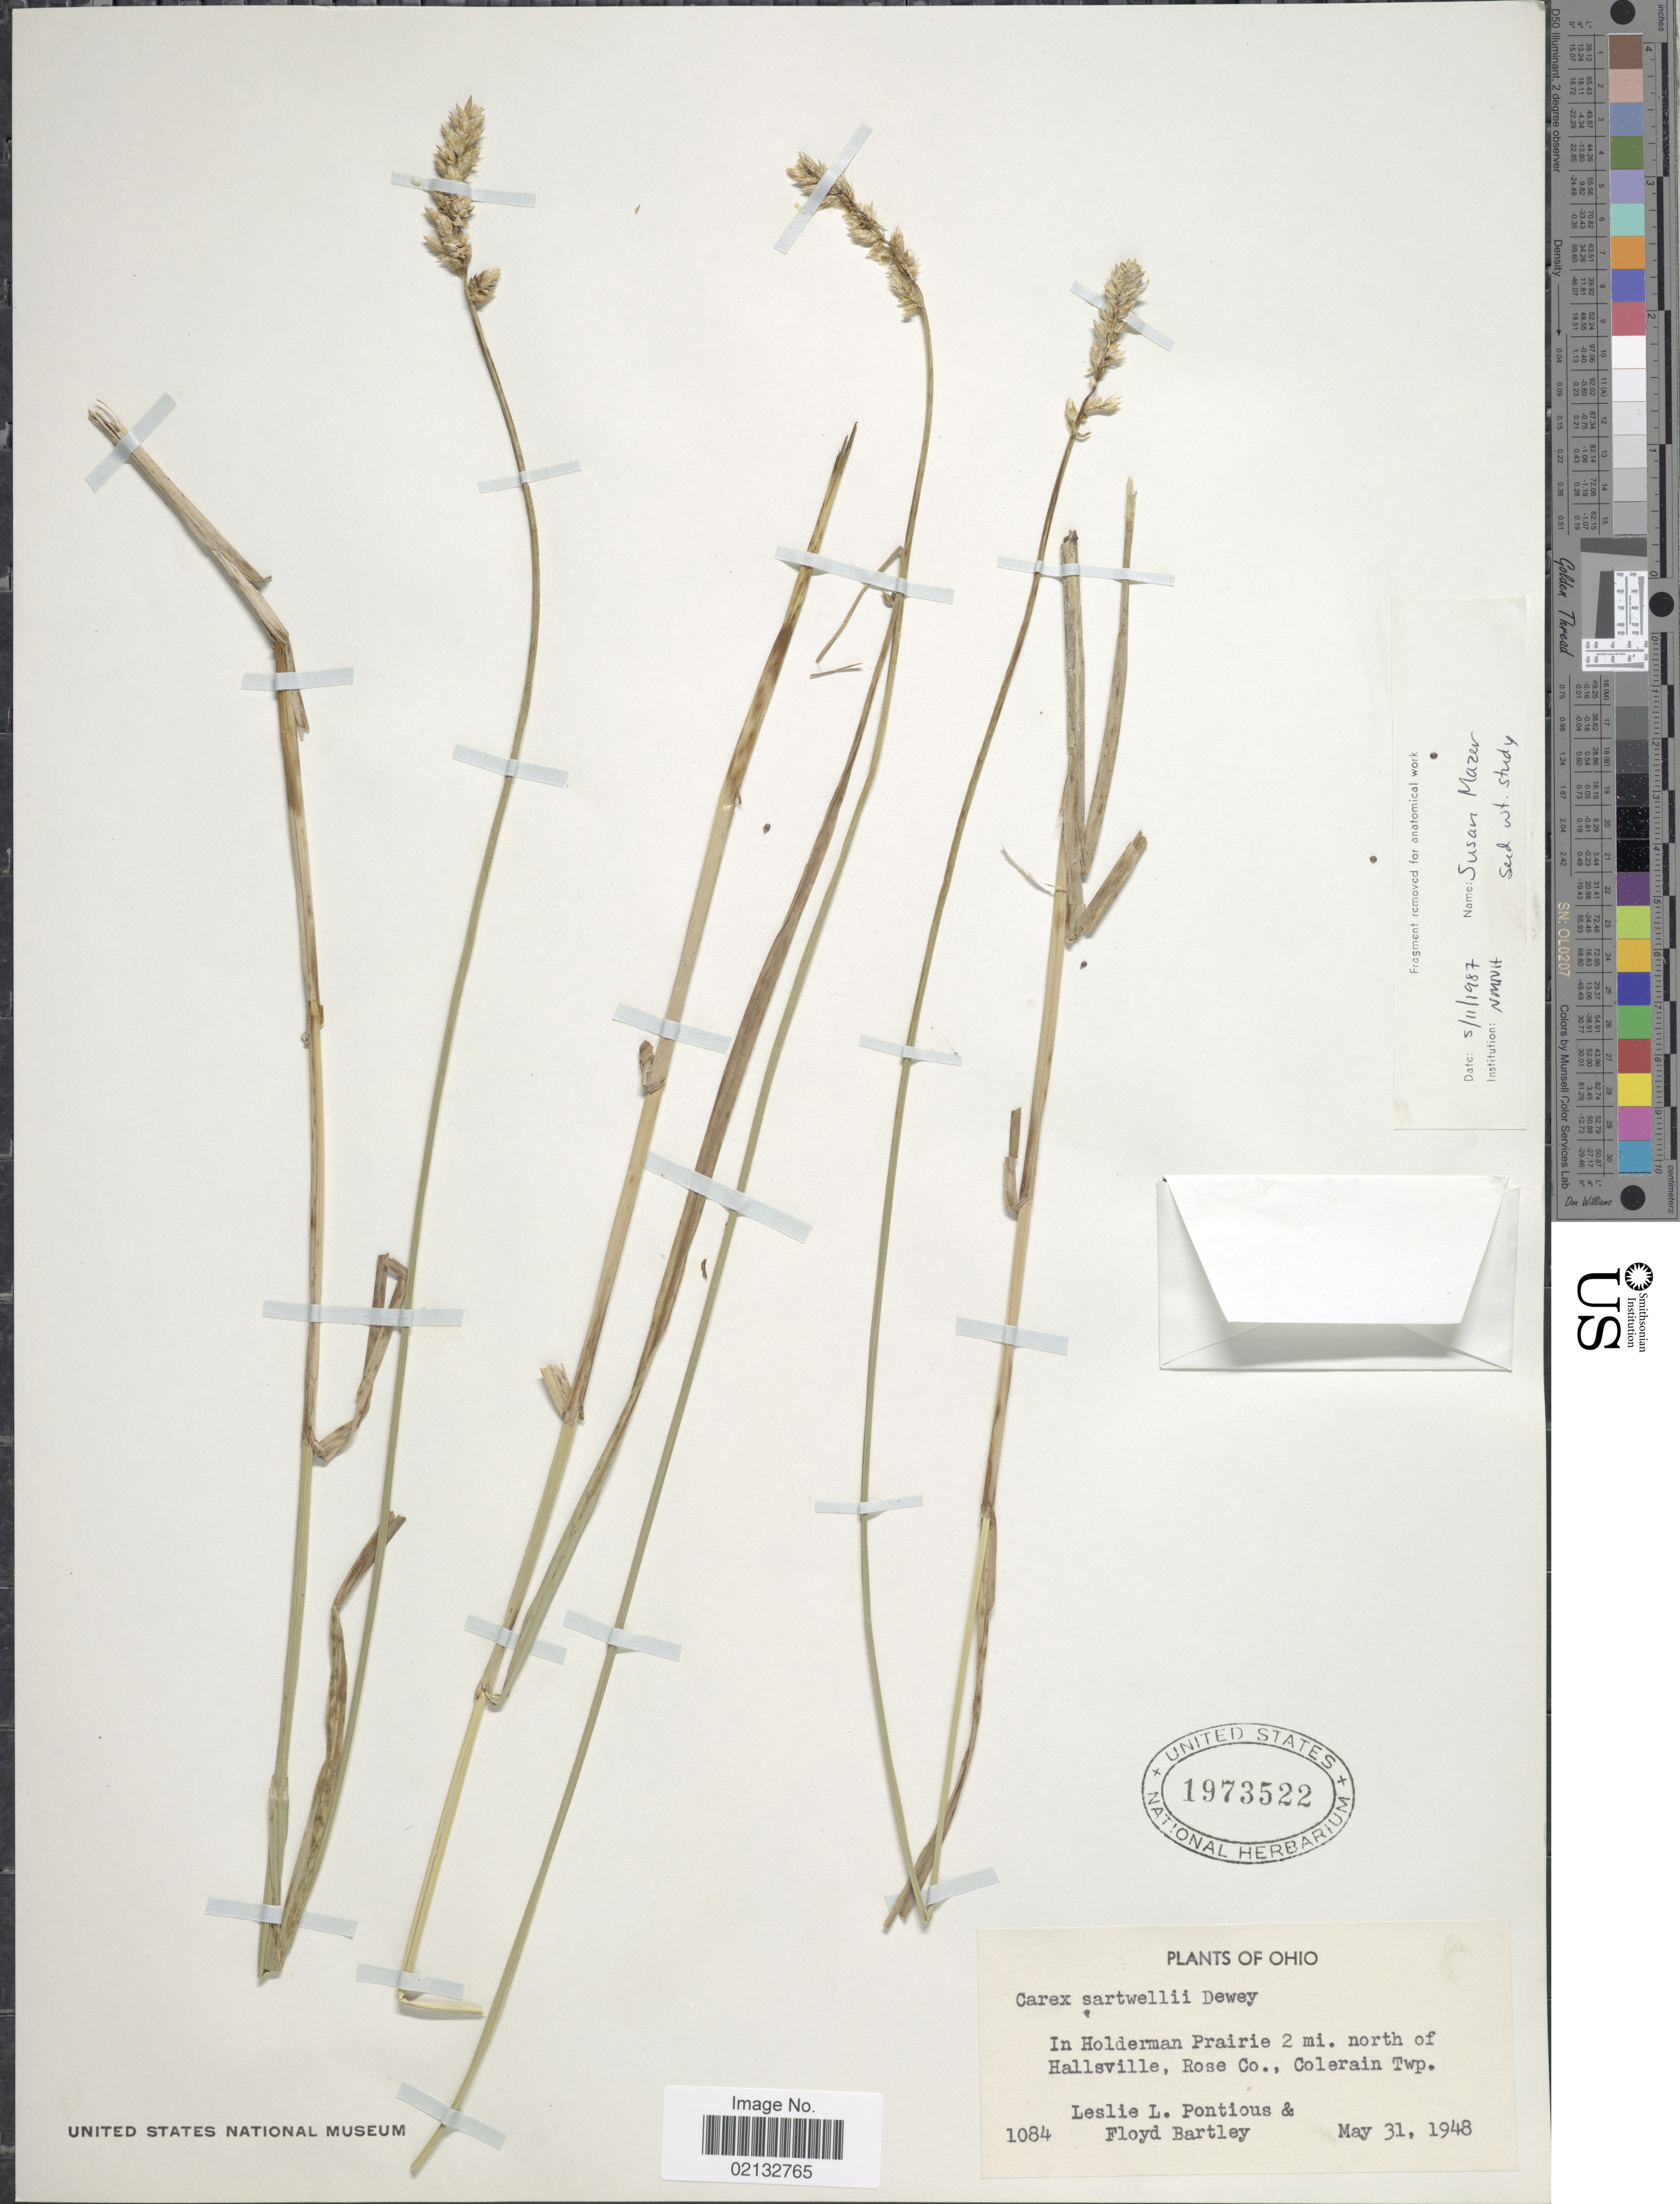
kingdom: Plantae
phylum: Tracheophyta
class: Liliopsida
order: Poales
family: Cyperaceae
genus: Carex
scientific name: Carex sartwellii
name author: Dewey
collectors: L. L. Pontious & F. Bartley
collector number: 1084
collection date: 1948-05-31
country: United States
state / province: Ohio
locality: In Holderman Prairie 2 mi. north of Hallsville, Rose Co., Colerain Twp.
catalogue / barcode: US 1973522